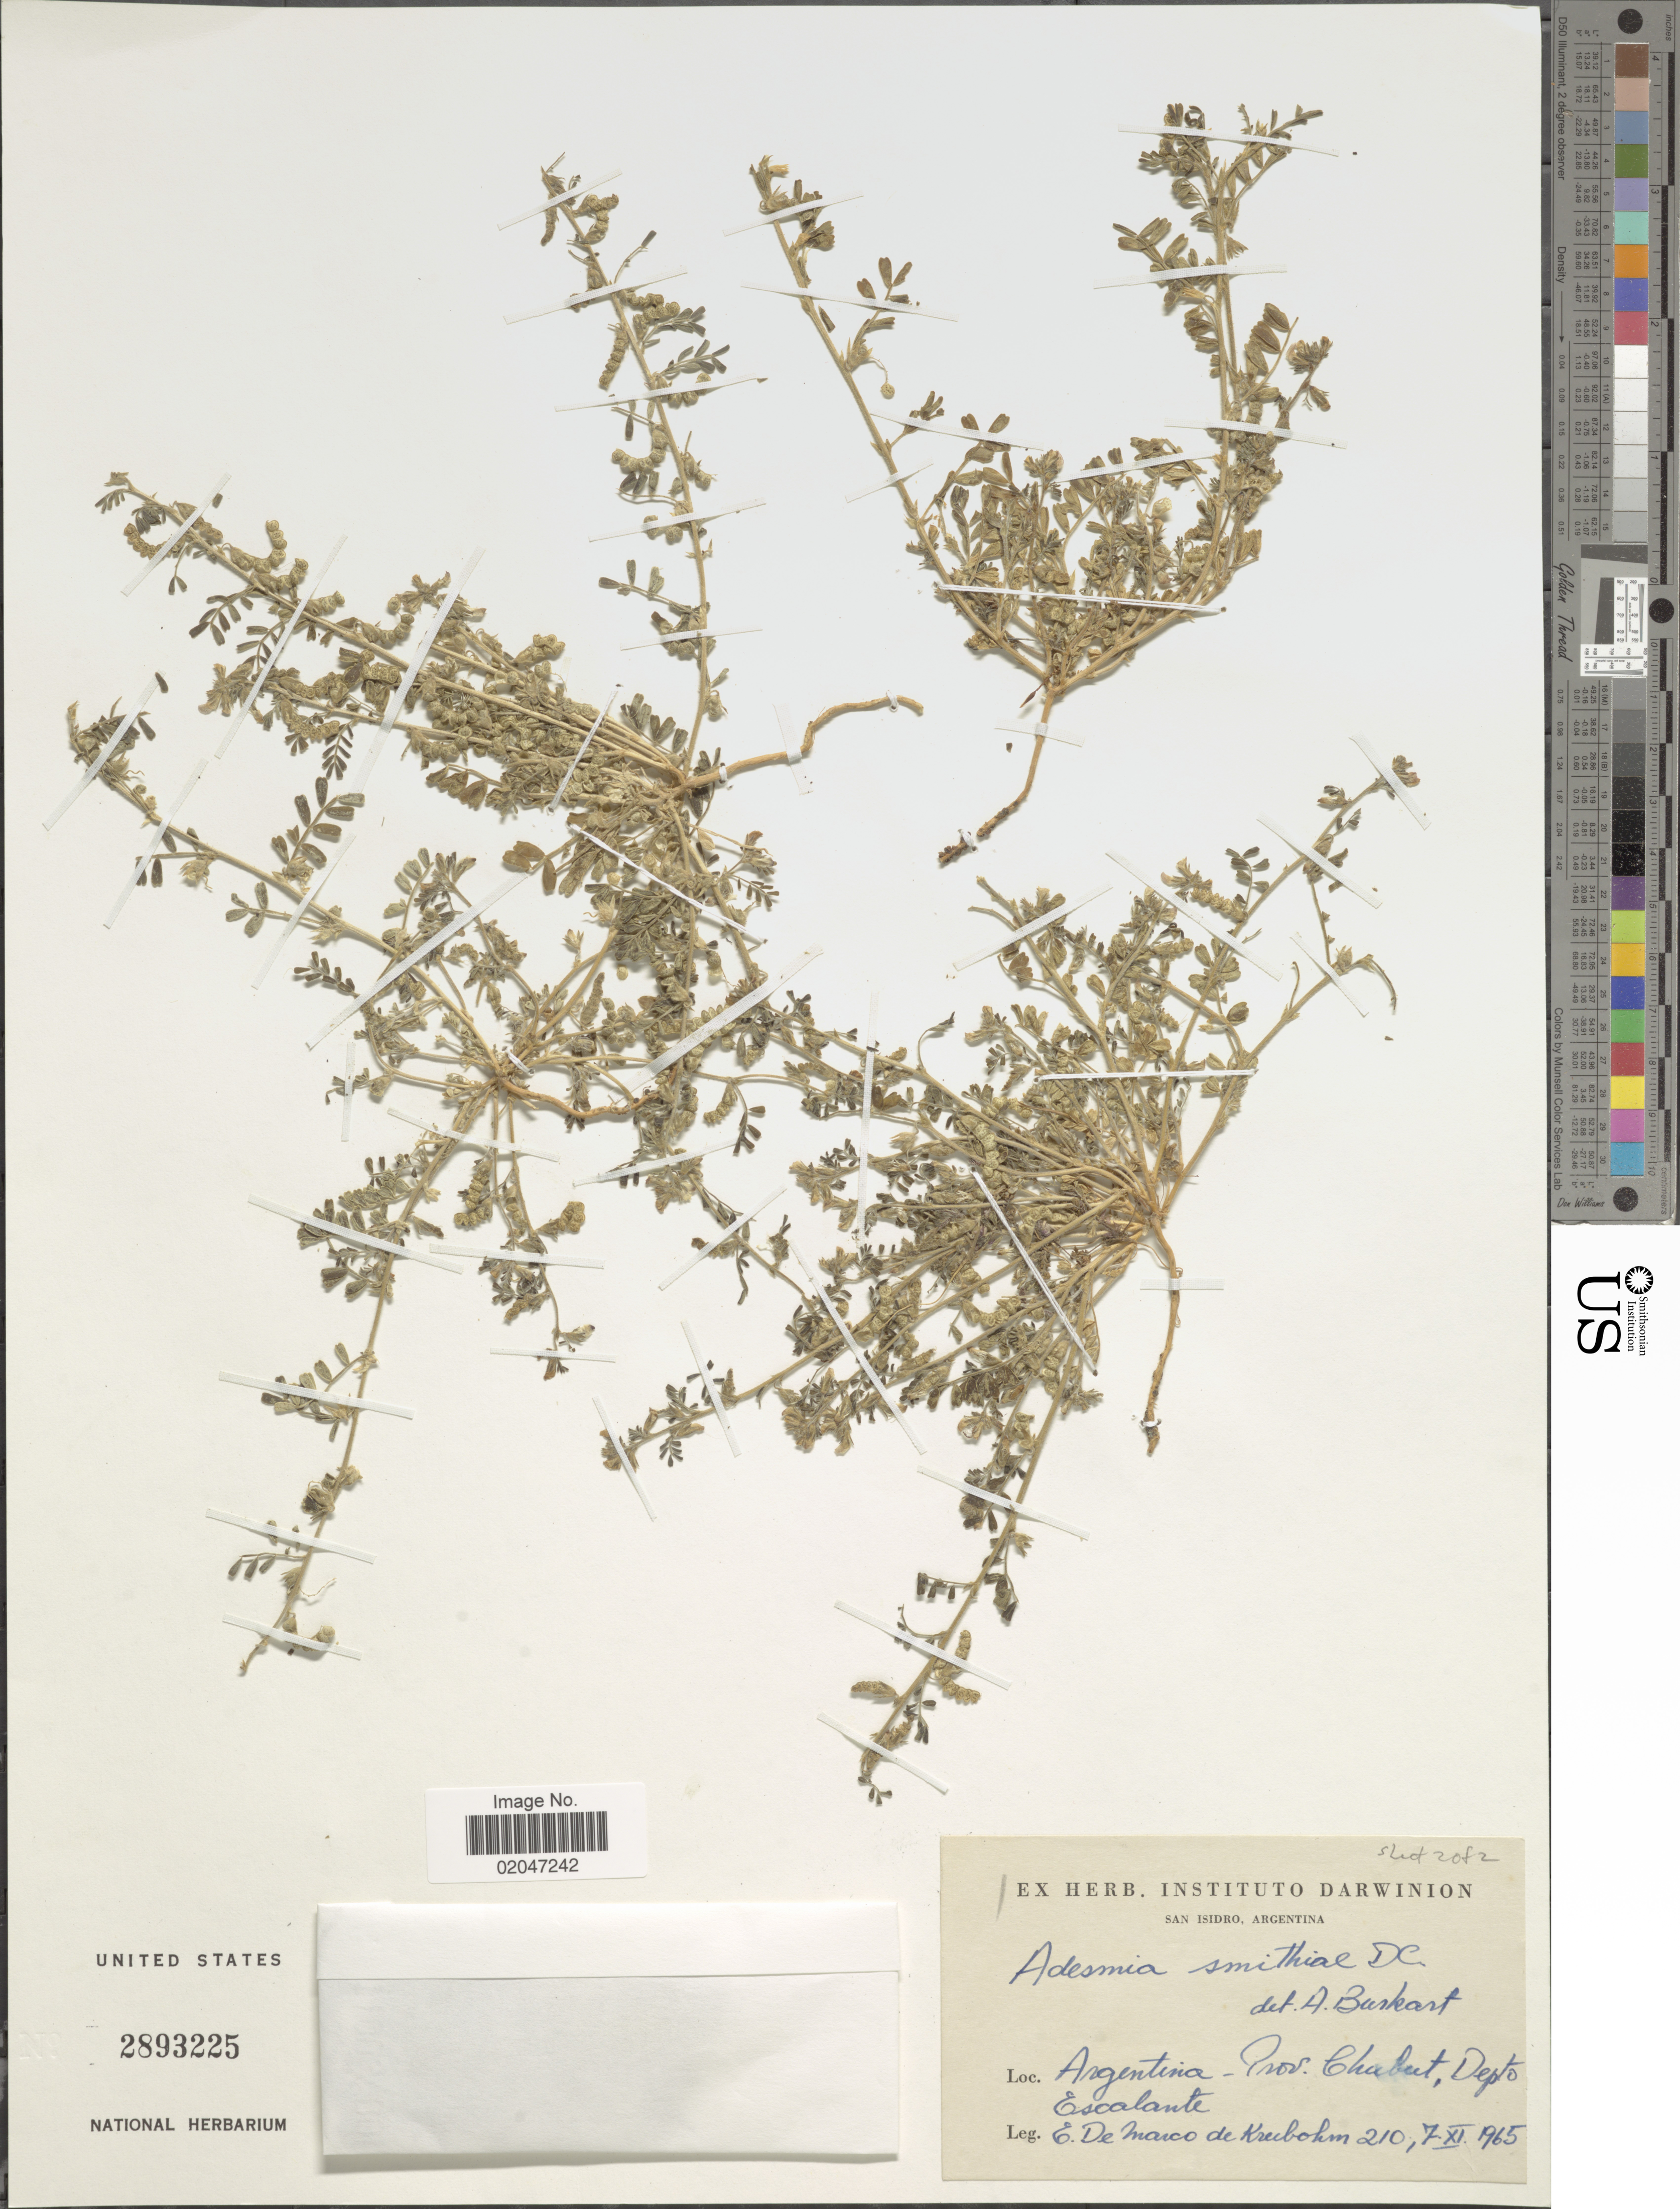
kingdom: Plantae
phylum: Tracheophyta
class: Magnoliopsida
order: Fabales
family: Fabaceae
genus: Adesmia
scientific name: Adesmia smithiae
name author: DC.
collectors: E. Kreibohm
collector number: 210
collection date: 1965-11-07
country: Argentina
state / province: Chubut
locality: Depto Escalante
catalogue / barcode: US 2893225